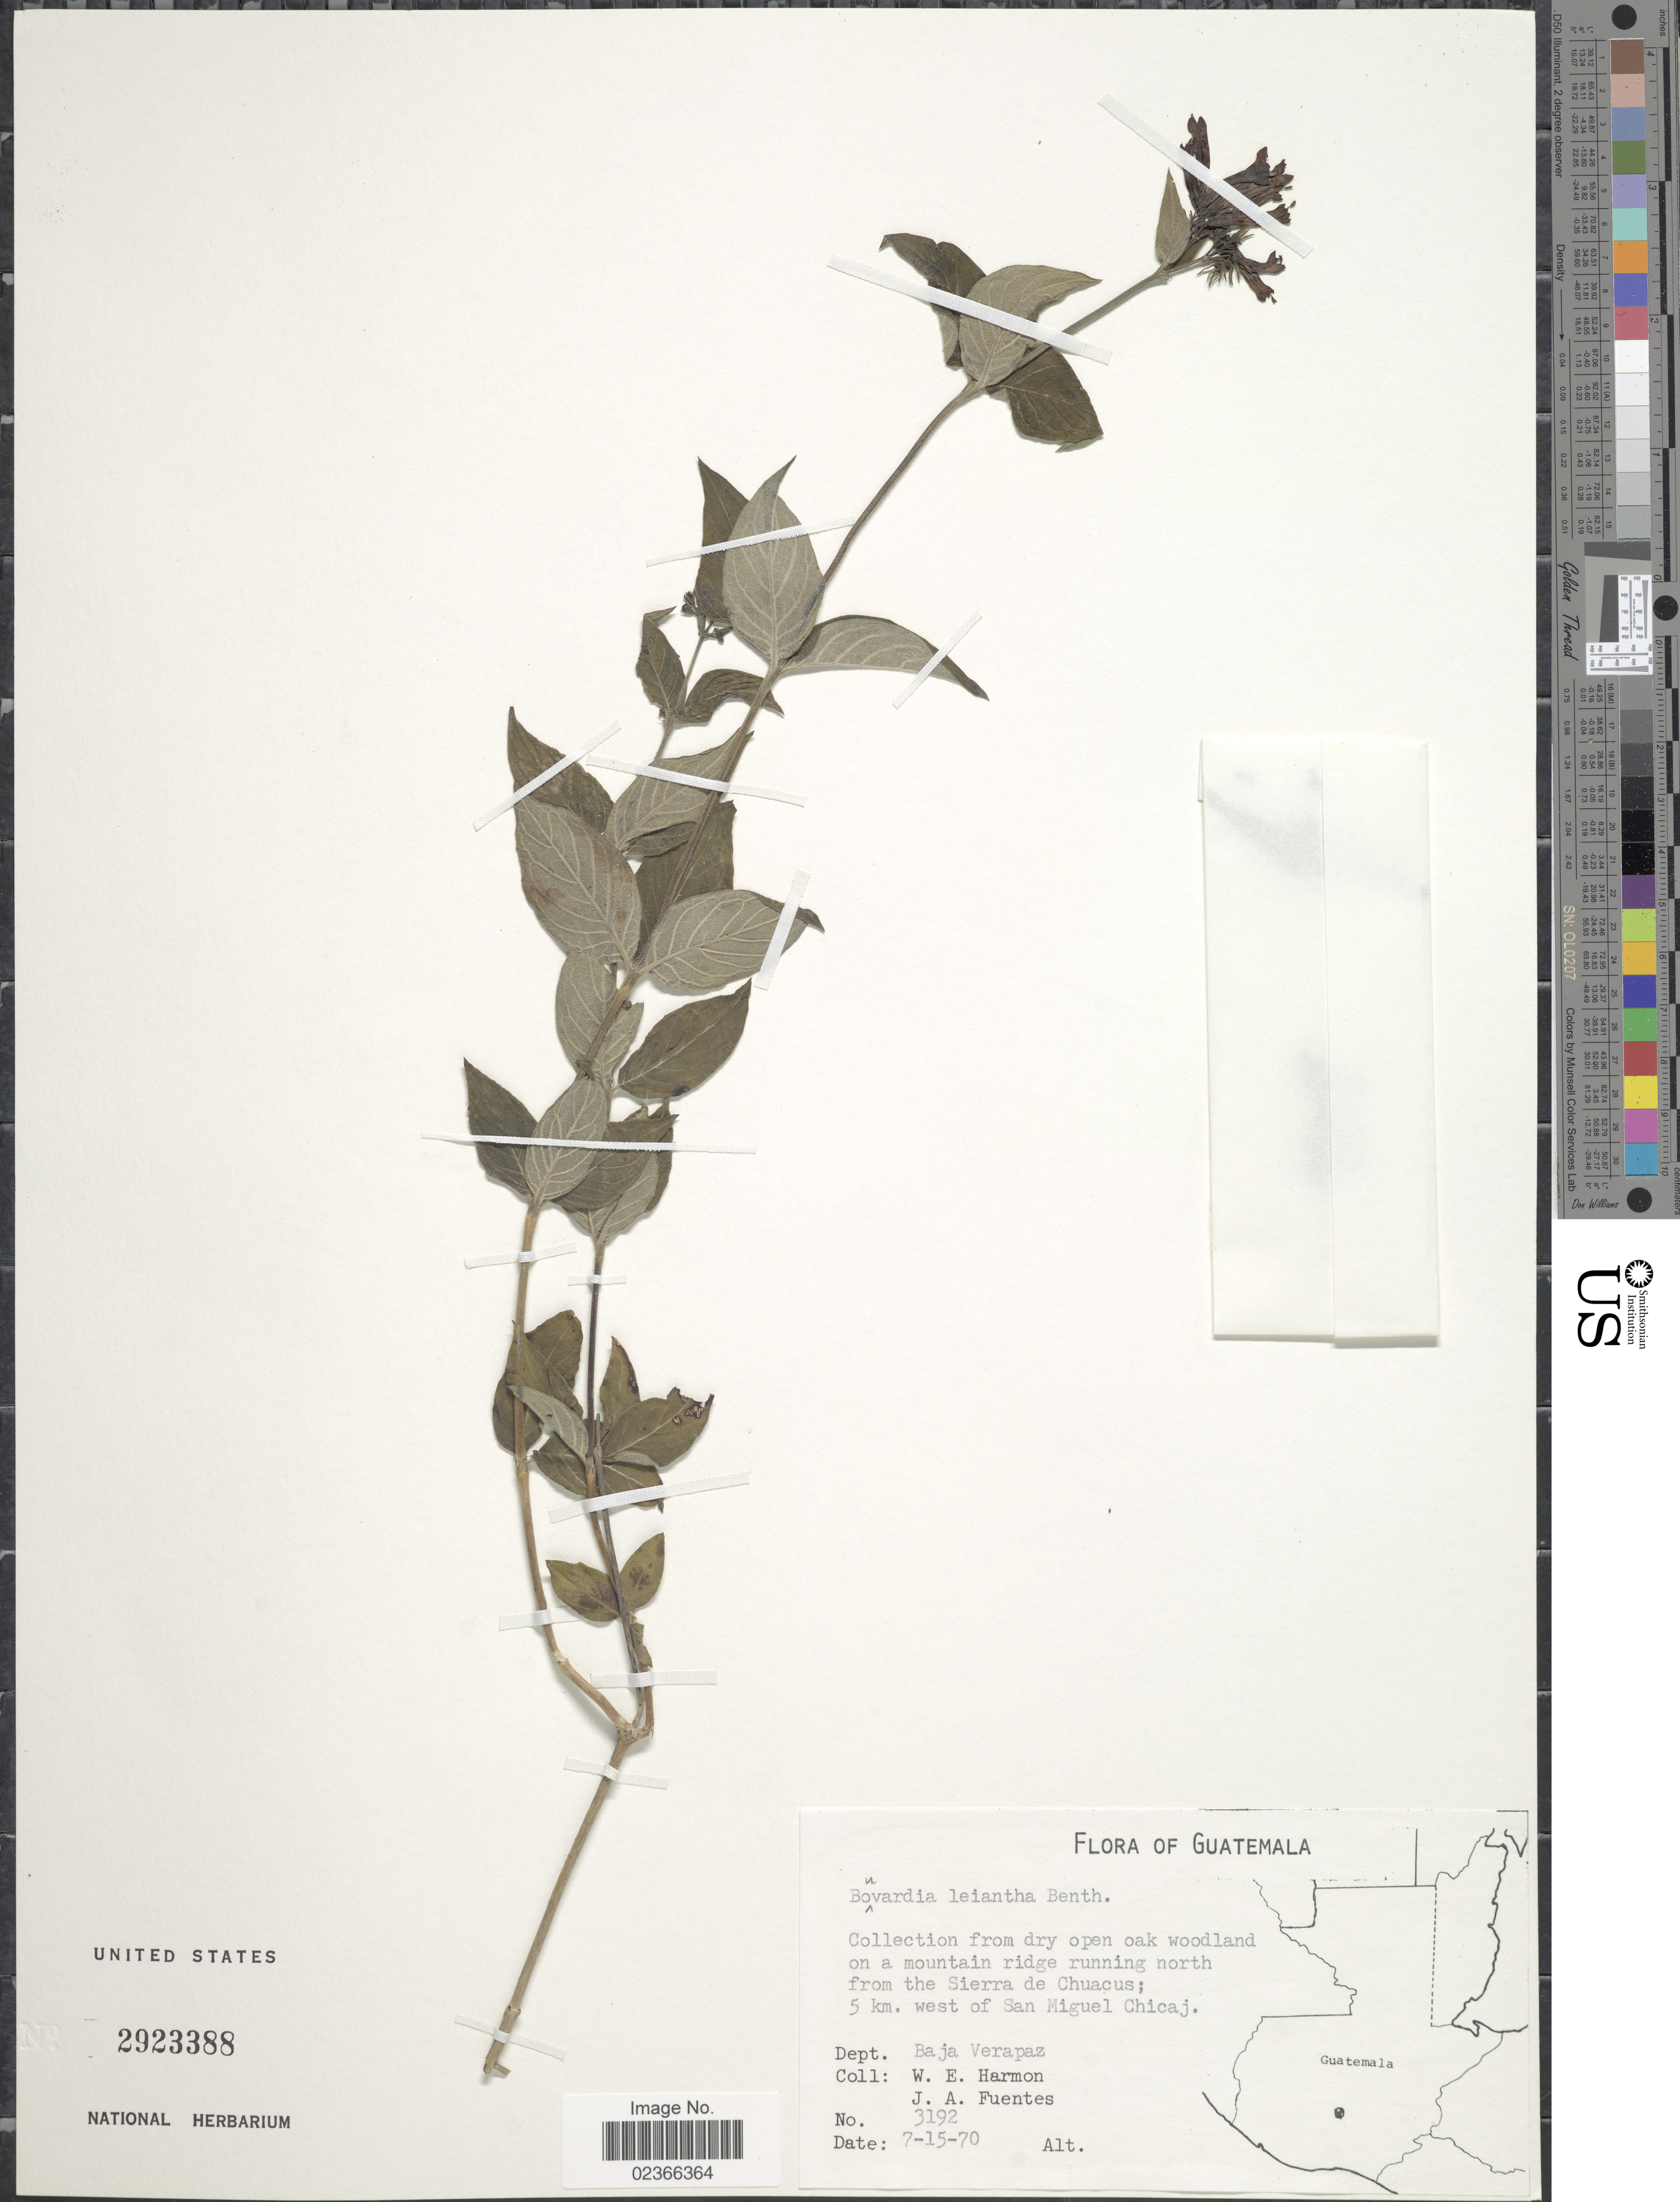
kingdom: Plantae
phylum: Tracheophyta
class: Magnoliopsida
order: Gentianales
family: Rubiaceae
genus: Bouvardia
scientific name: Bouvardia leiantha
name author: Benth.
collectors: W. E. Harmon & J. Fuentes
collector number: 3192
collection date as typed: Transcribed d/m/y: 15/7/70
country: Guatemala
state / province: Baja Verapaz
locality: Collection from dry oak open oak woodland on a mountain ridge running north from the Sierra de Chuacus; 5 km. west of San Miguel Chicaj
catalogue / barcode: US 2923388